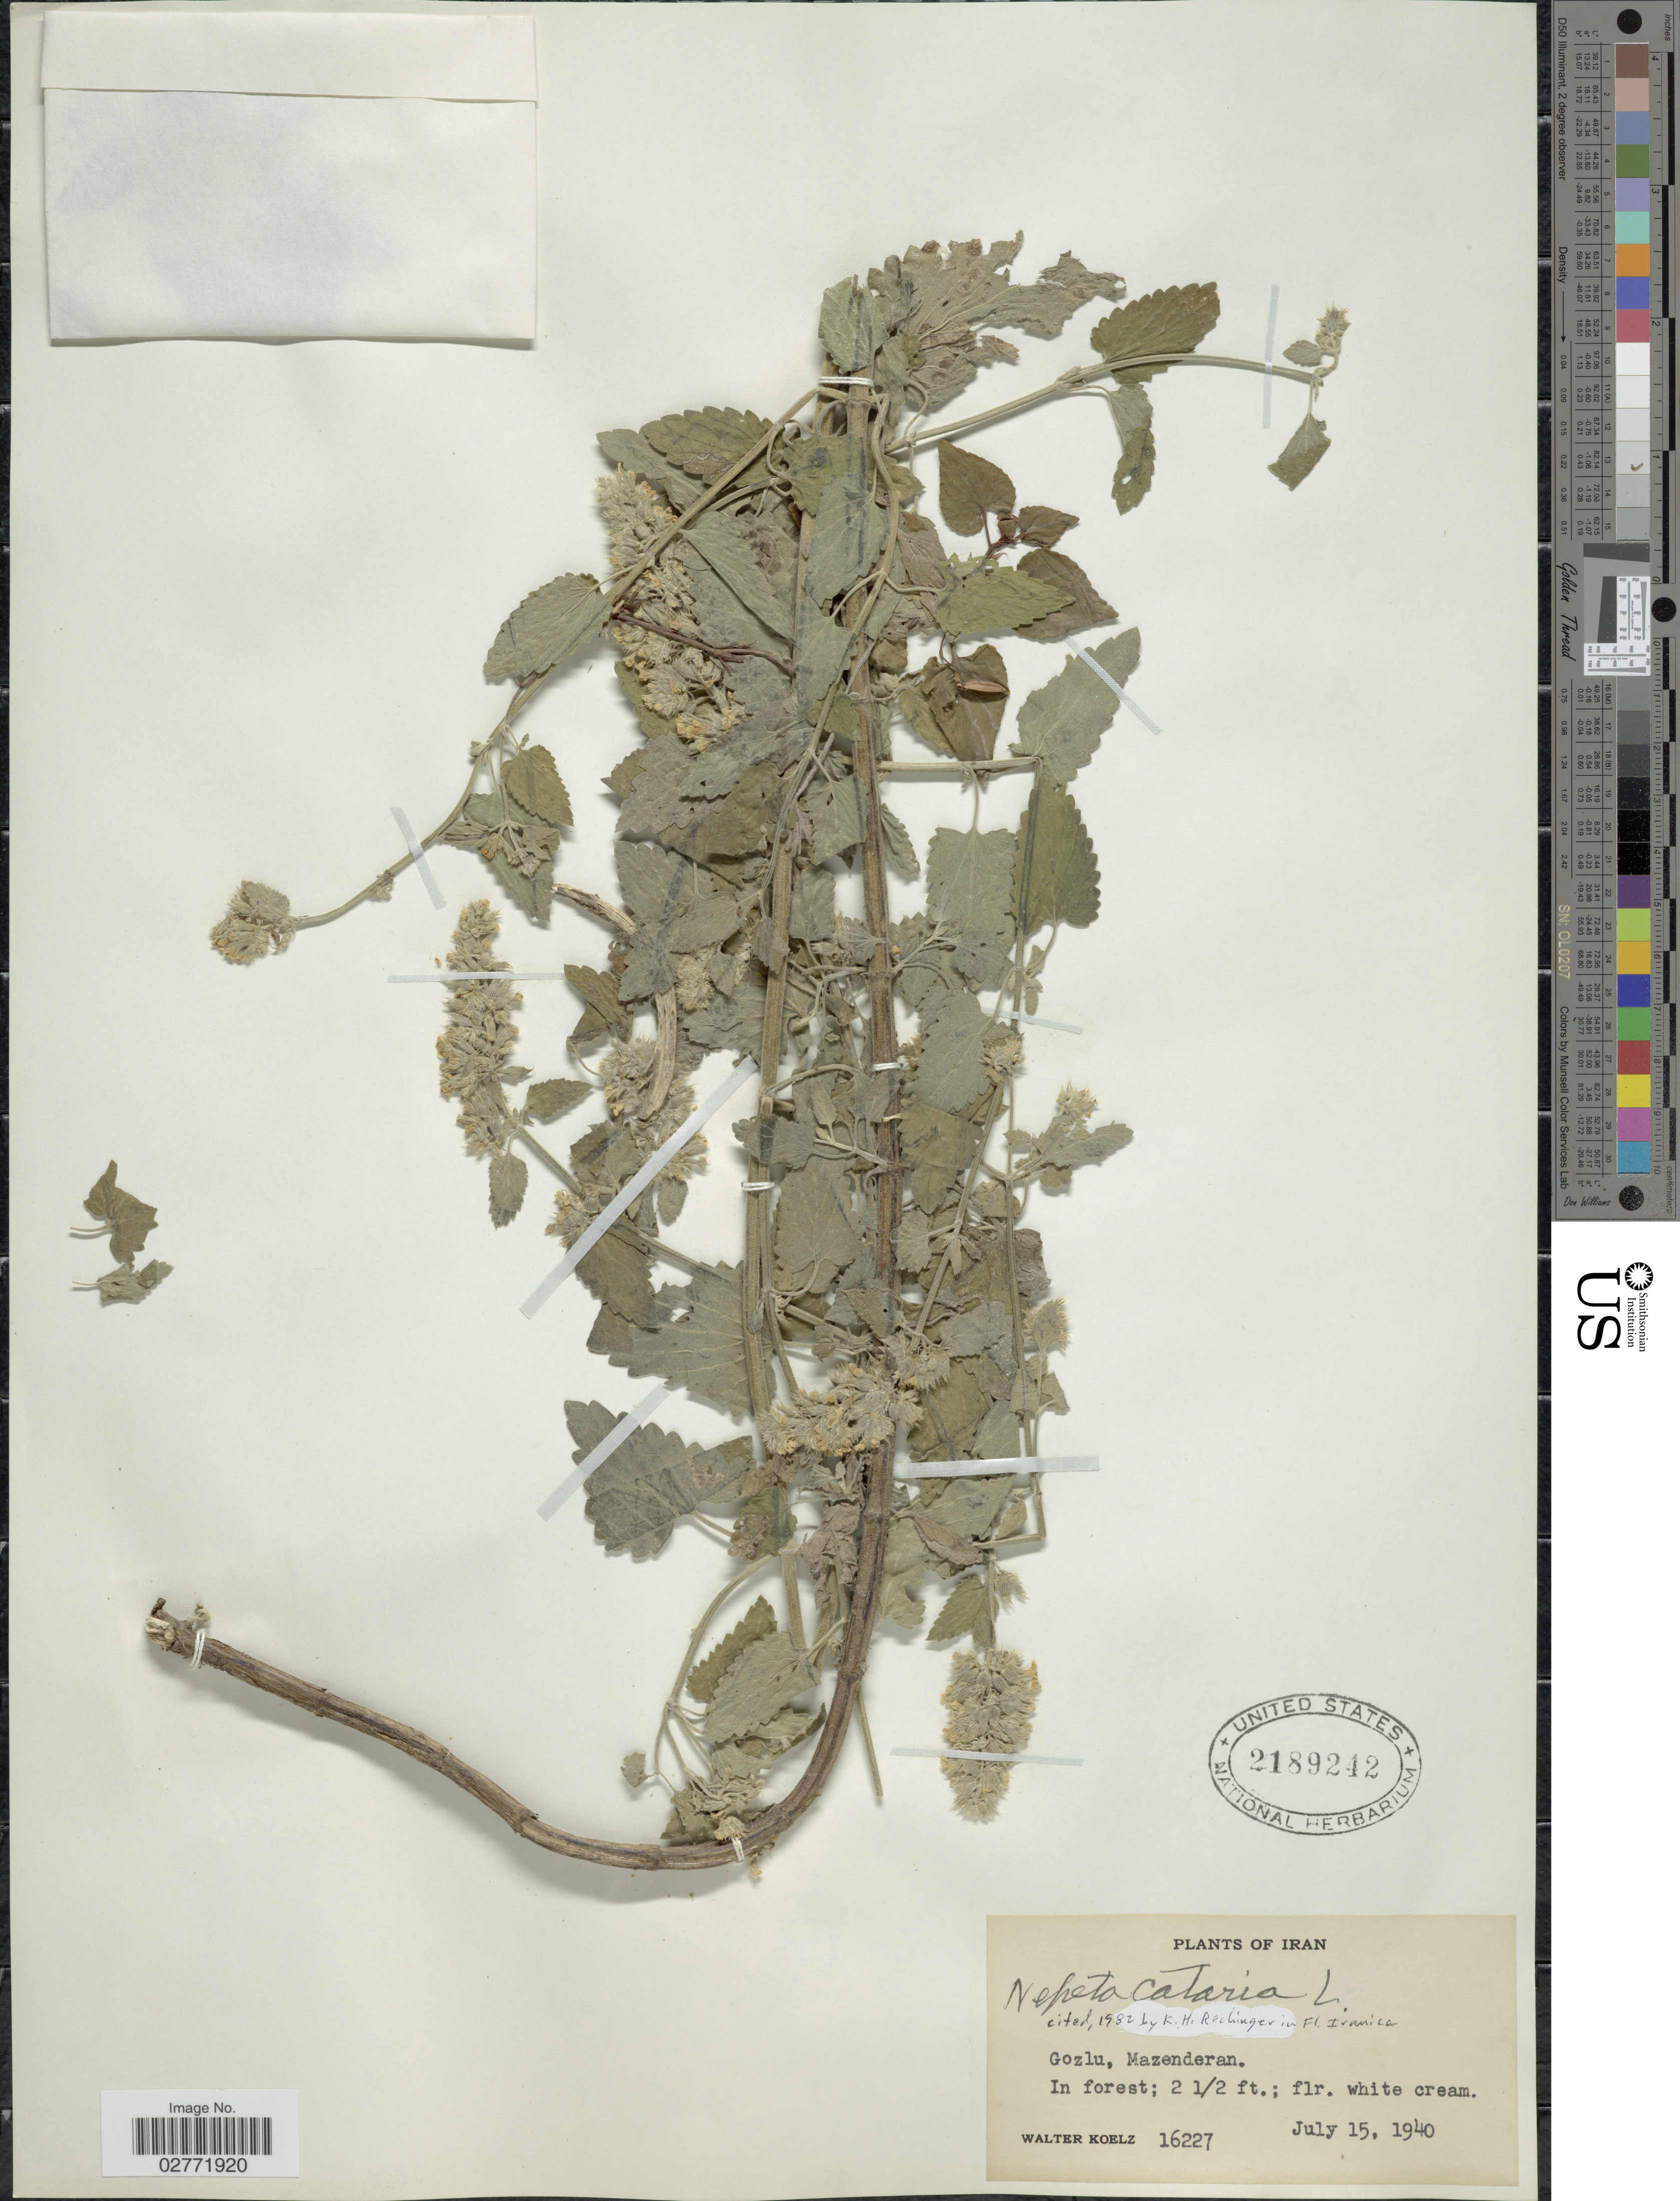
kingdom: Plantae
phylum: Tracheophyta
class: Magnoliopsida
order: Lamiales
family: Lamiaceae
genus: Nepeta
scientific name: Nepeta cataria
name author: L.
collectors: W. N. Koelz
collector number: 16227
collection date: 1940-07-15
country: Iran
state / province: Mazandaran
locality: Gozlu, Mazenderan.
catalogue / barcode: US 2189242